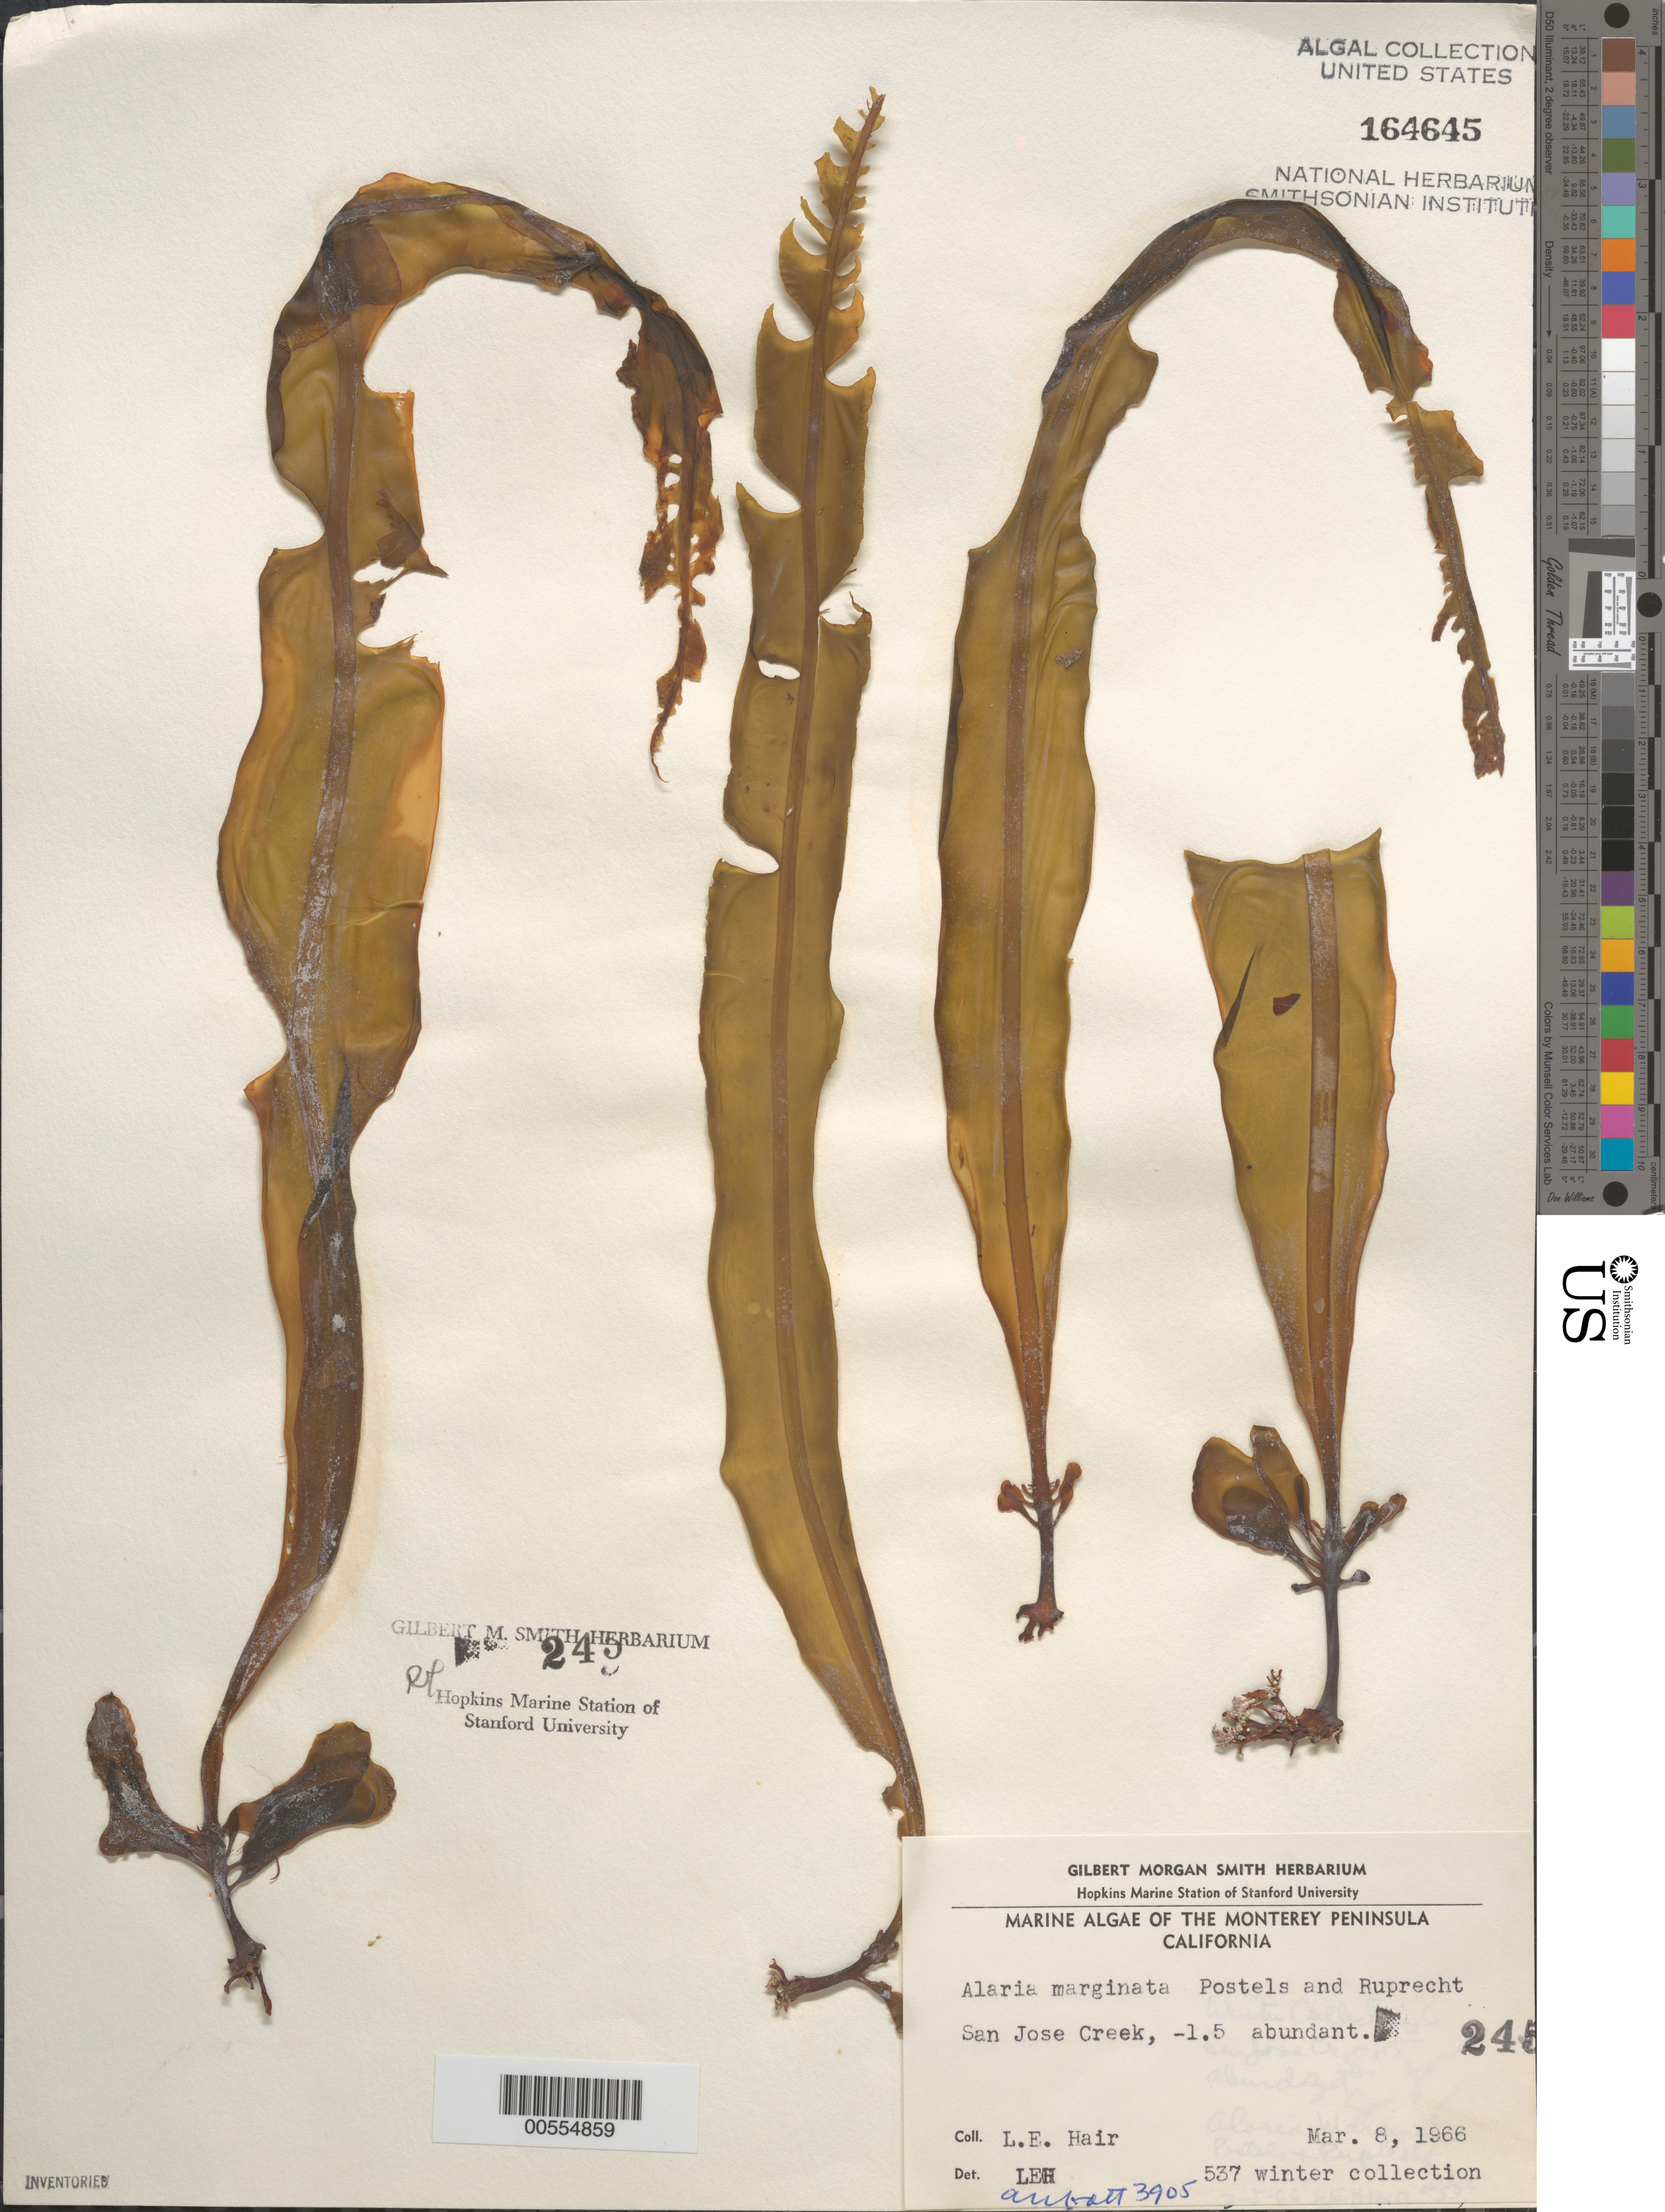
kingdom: Chromista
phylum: Ochrophyta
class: Phaeophyceae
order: Laminariales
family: Alariaceae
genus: Alaria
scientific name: Alaria marginata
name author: Ruiz & Pav.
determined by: Abbott, Isabella A.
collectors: L. Hair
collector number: LEH 537 & IAA 3905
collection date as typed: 08 Mar 1966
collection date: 1966-03-08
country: United States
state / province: California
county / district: Monterey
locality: San Jose Creek, Monterey Peninsula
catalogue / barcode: US 164645